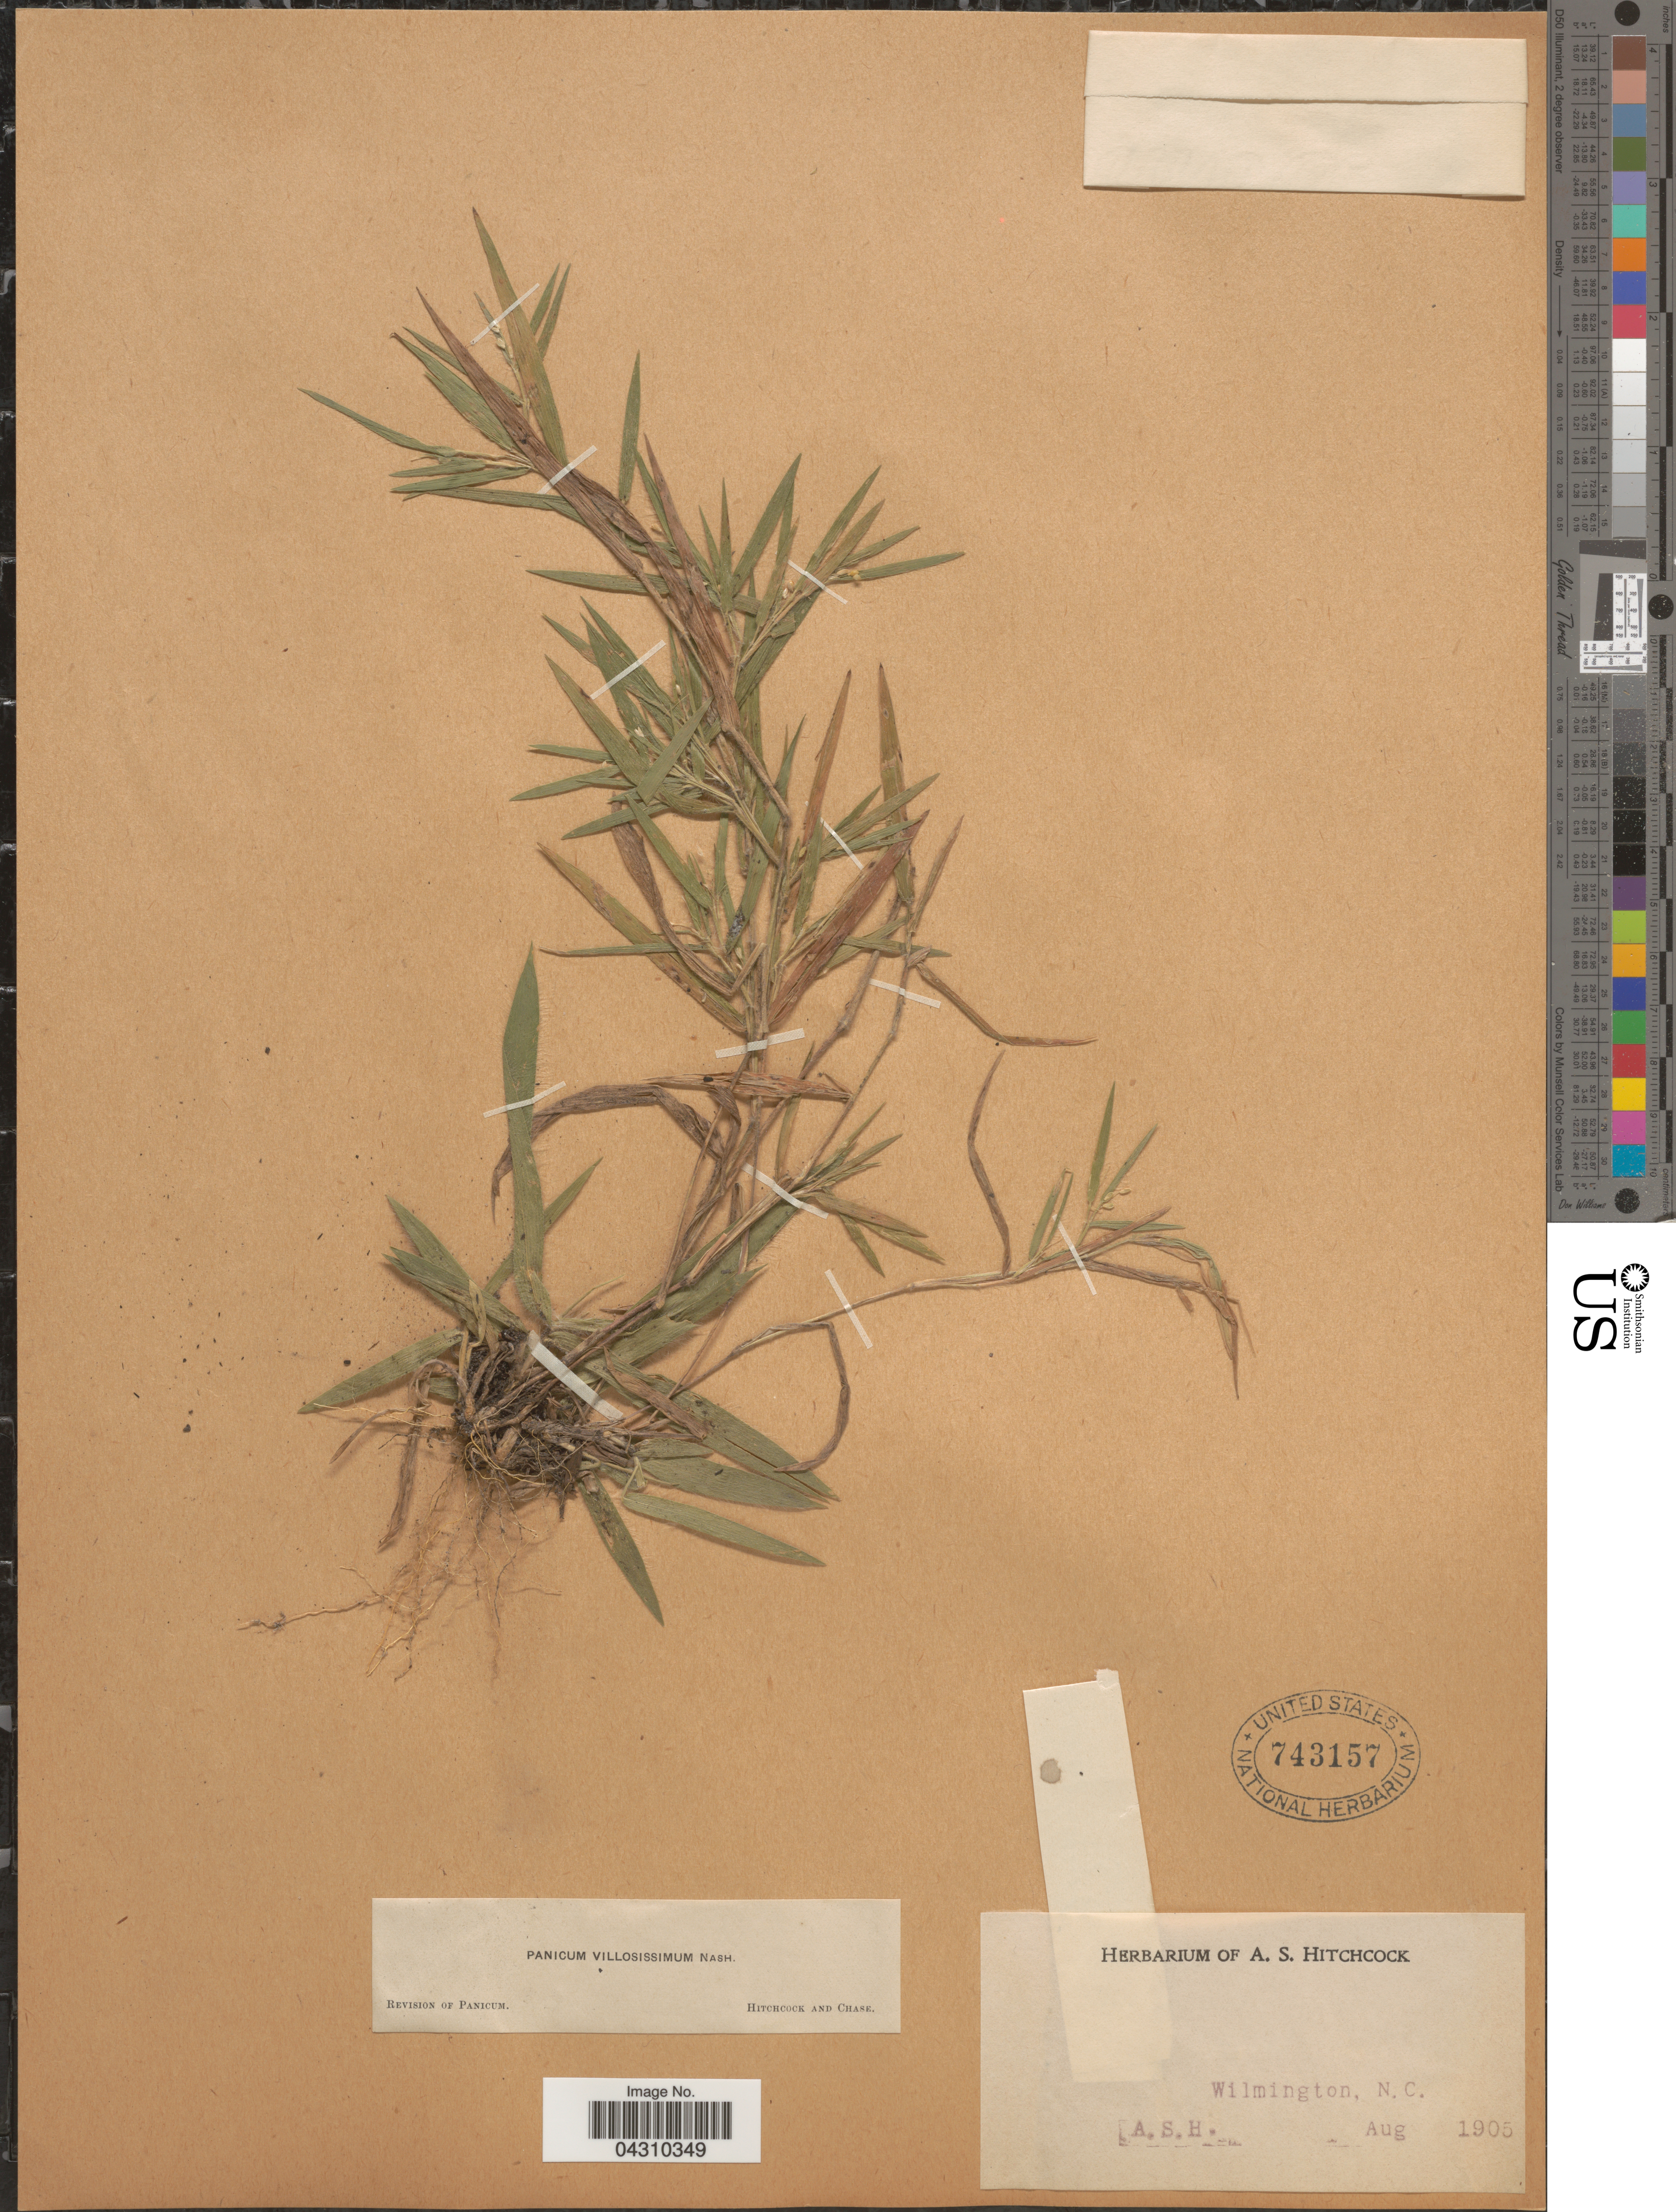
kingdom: Plantae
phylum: Tracheophyta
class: Liliopsida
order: Poales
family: Poaceae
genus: Dichanthelium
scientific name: Dichanthelium acuminatum var. acuminatum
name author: (Sw.) Gould & C.A. Clark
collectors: A. S. Hitchcock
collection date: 1905-08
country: United States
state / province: North Carolina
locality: Wilmington.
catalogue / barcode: US 743157